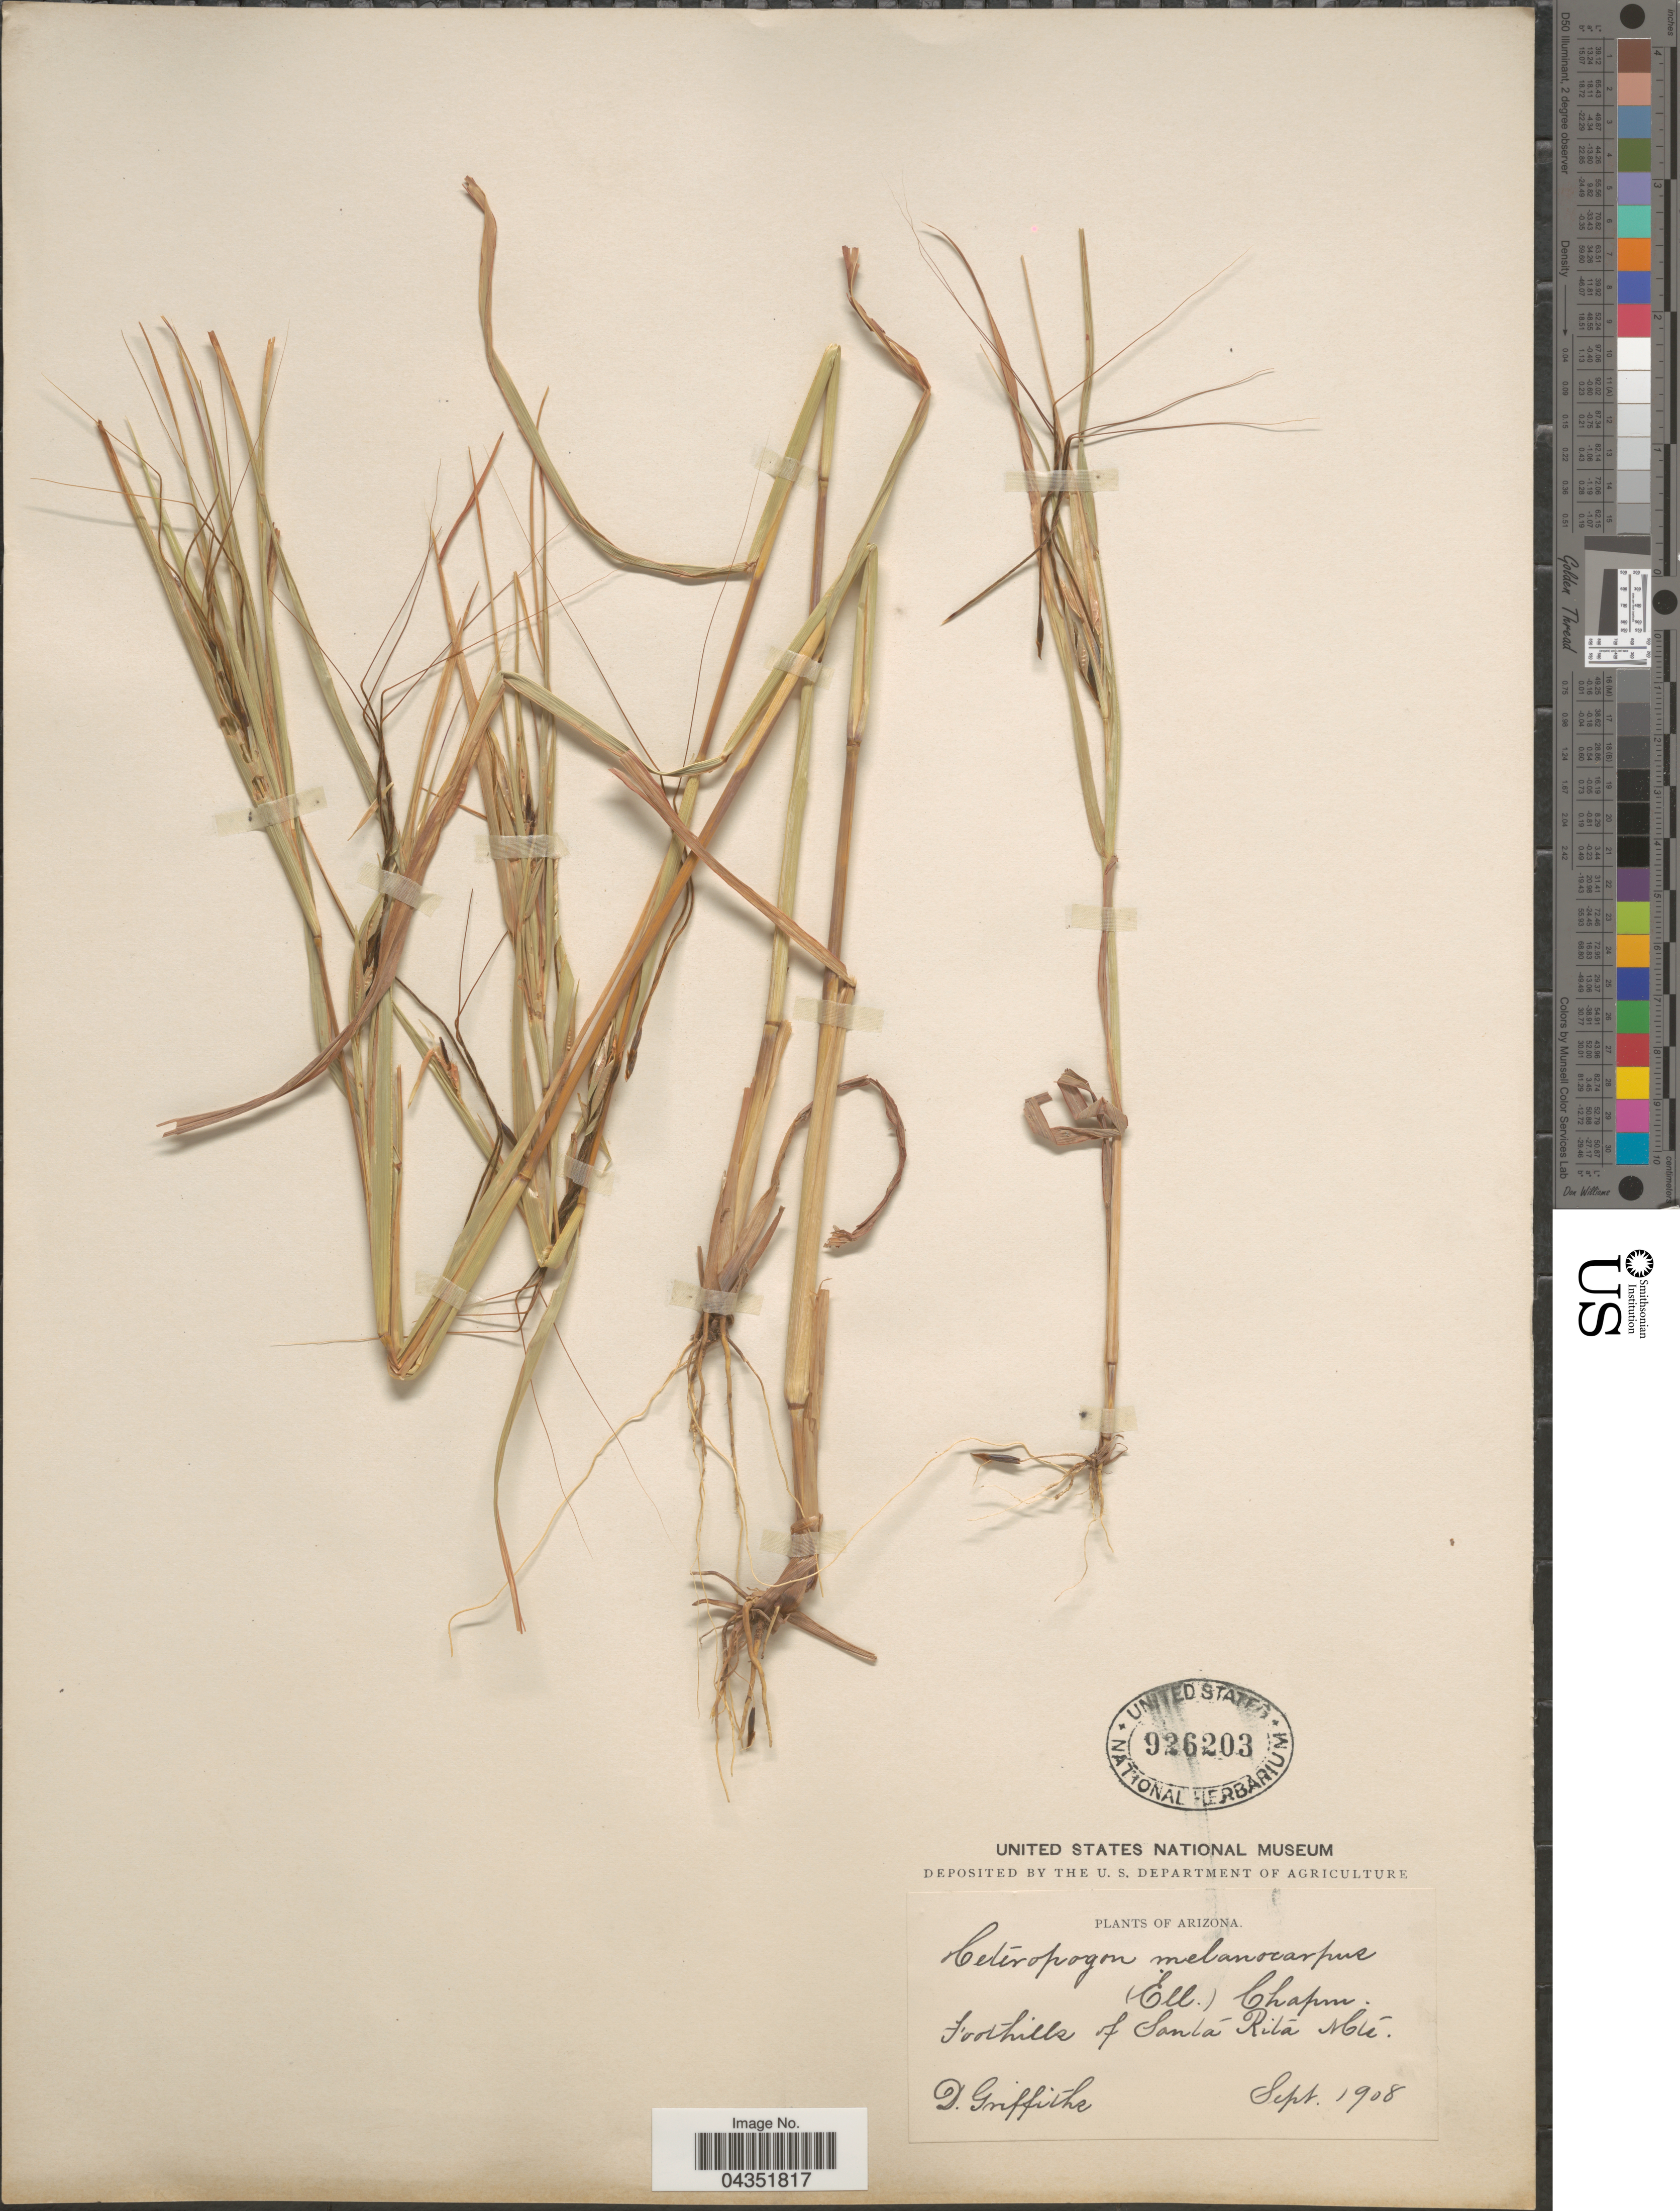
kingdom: Plantae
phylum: Tracheophyta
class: Liliopsida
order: Poales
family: Poaceae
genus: Heteropogon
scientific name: Heteropogon melanocarpus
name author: (Elliott) Benth.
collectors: D. Griffiths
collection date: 1908-09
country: United States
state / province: Arizona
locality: Foothills of Santa Rita Mts.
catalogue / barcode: US 926203